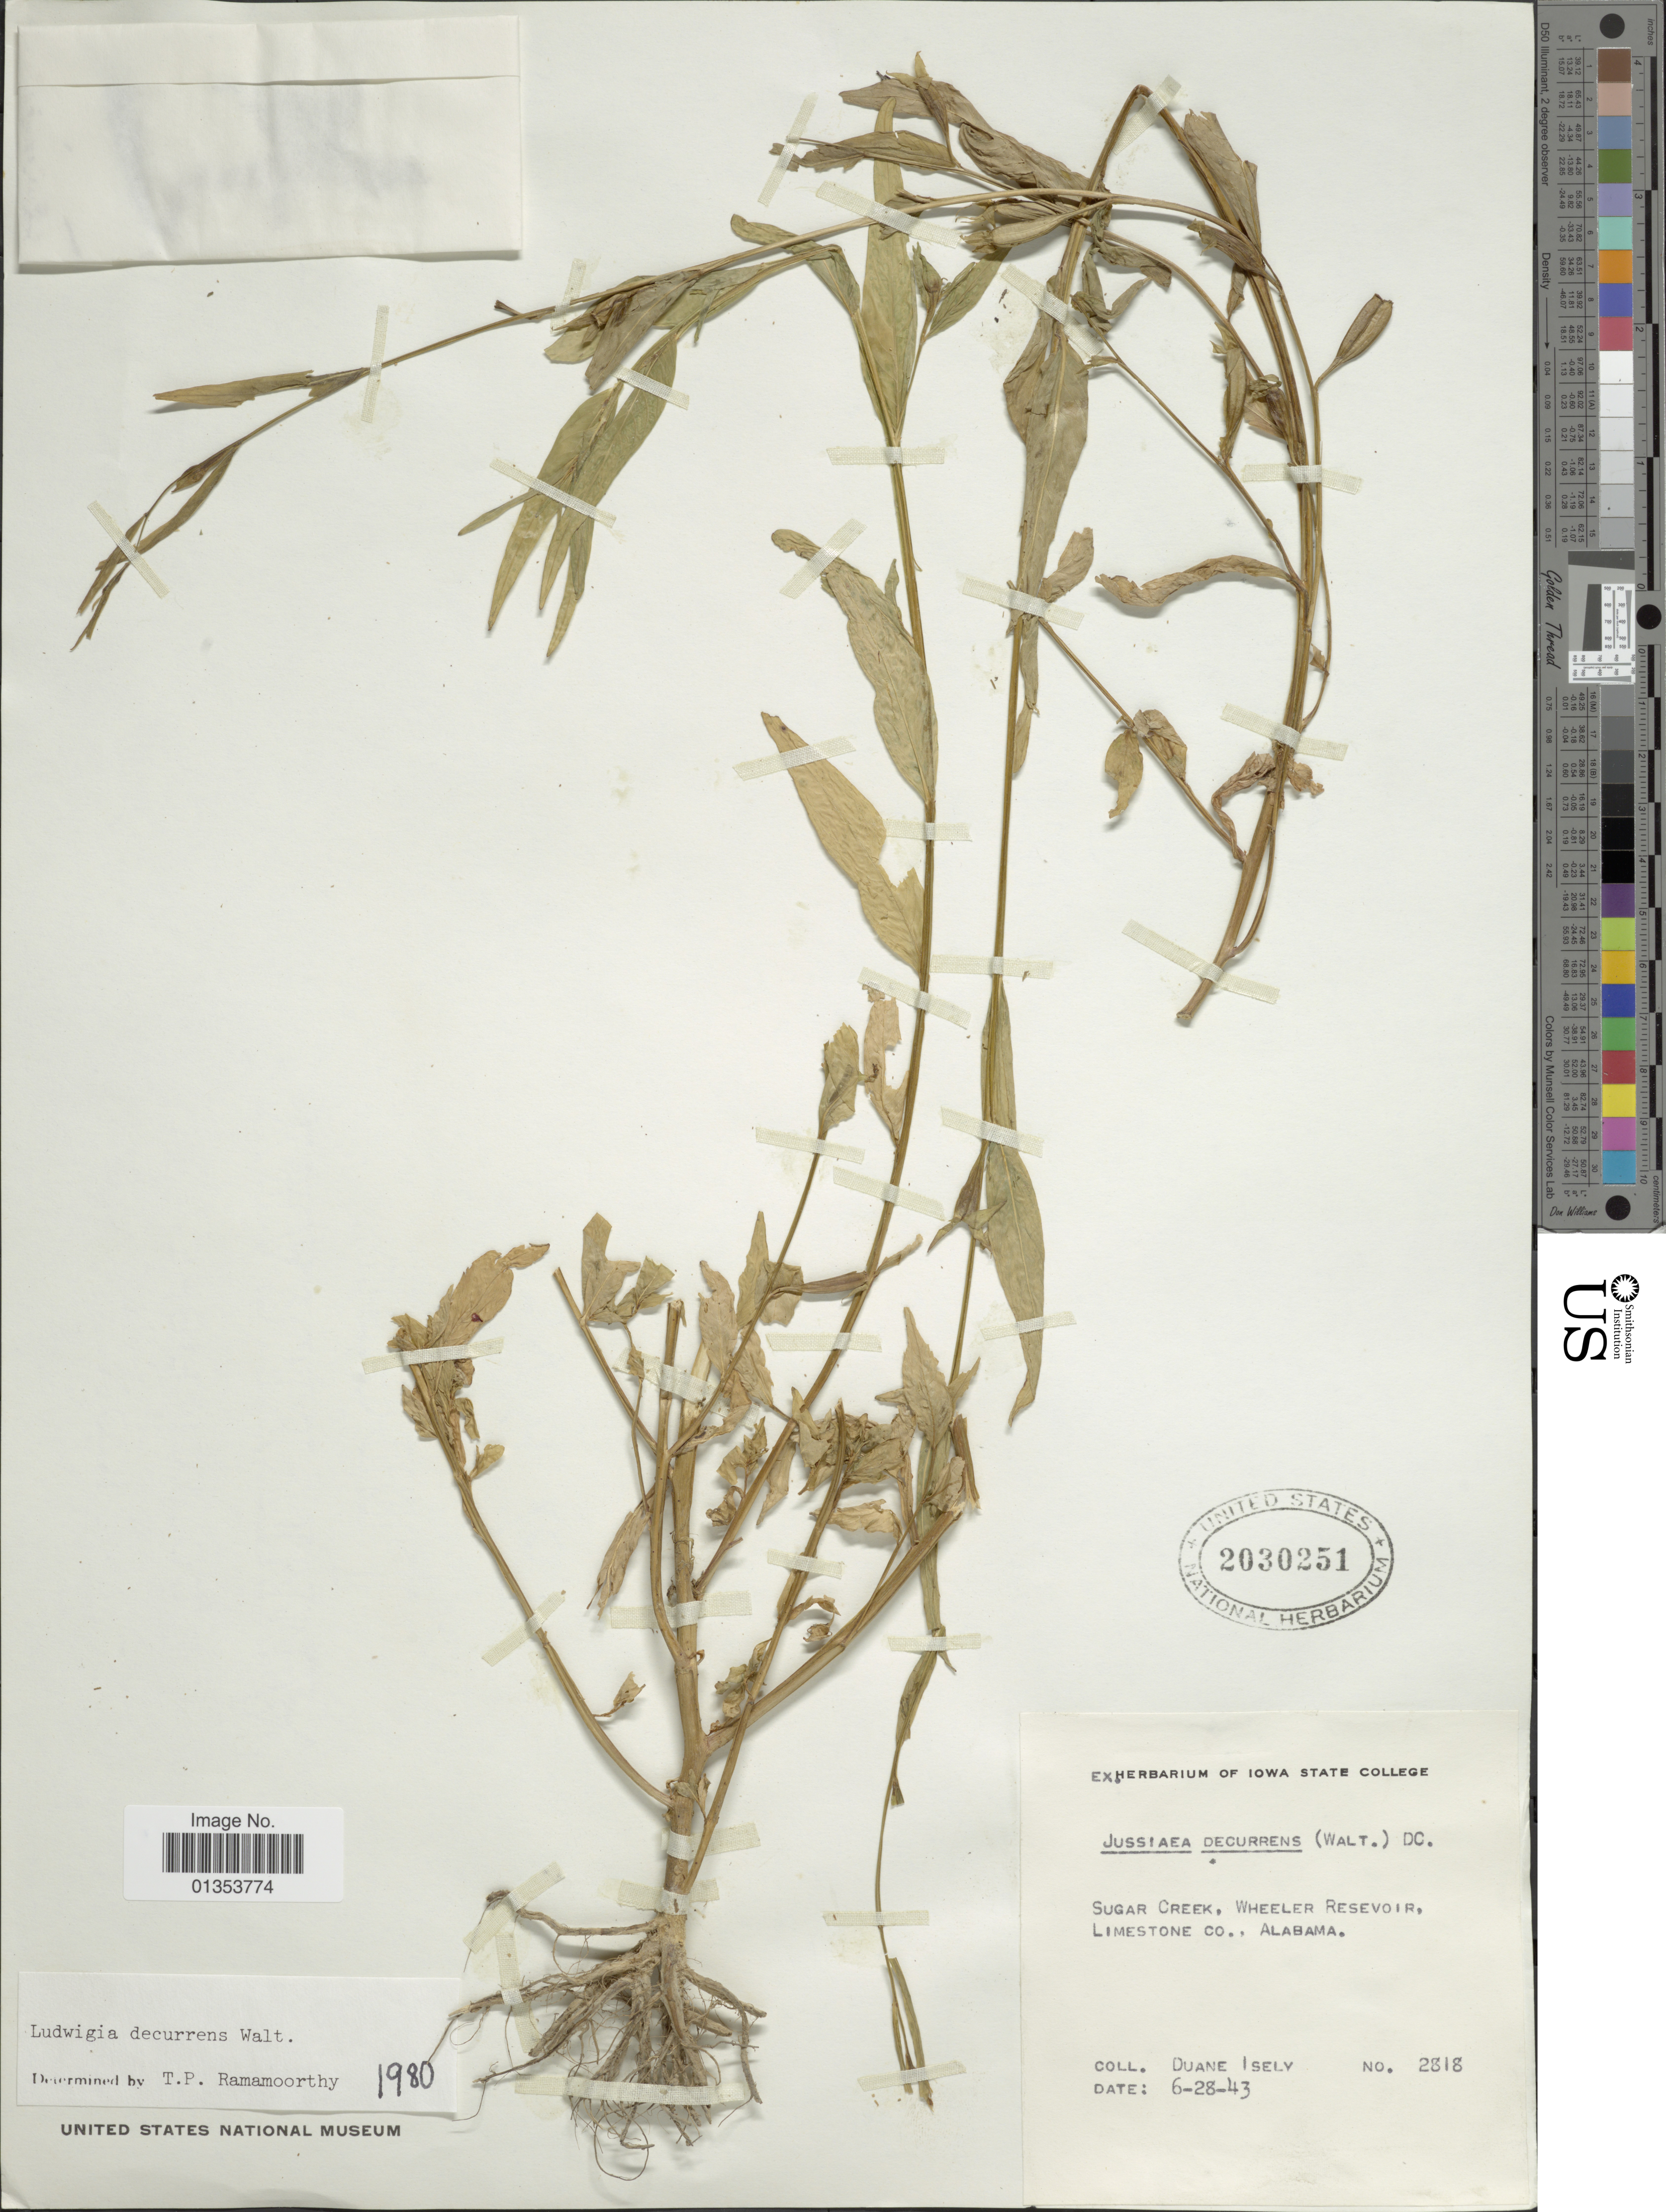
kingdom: Plantae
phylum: Tracheophyta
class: Magnoliopsida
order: Myrtales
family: Onagraceae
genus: Ludwigia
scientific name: Ludwigia decurrens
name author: Walter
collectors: D. Isely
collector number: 2818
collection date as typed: Transcribed d/m/y: 28/6/43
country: United States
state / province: Alabama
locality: Sugar Creek, Wheeler Reservoir, Limestone Co.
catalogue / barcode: US 2030251